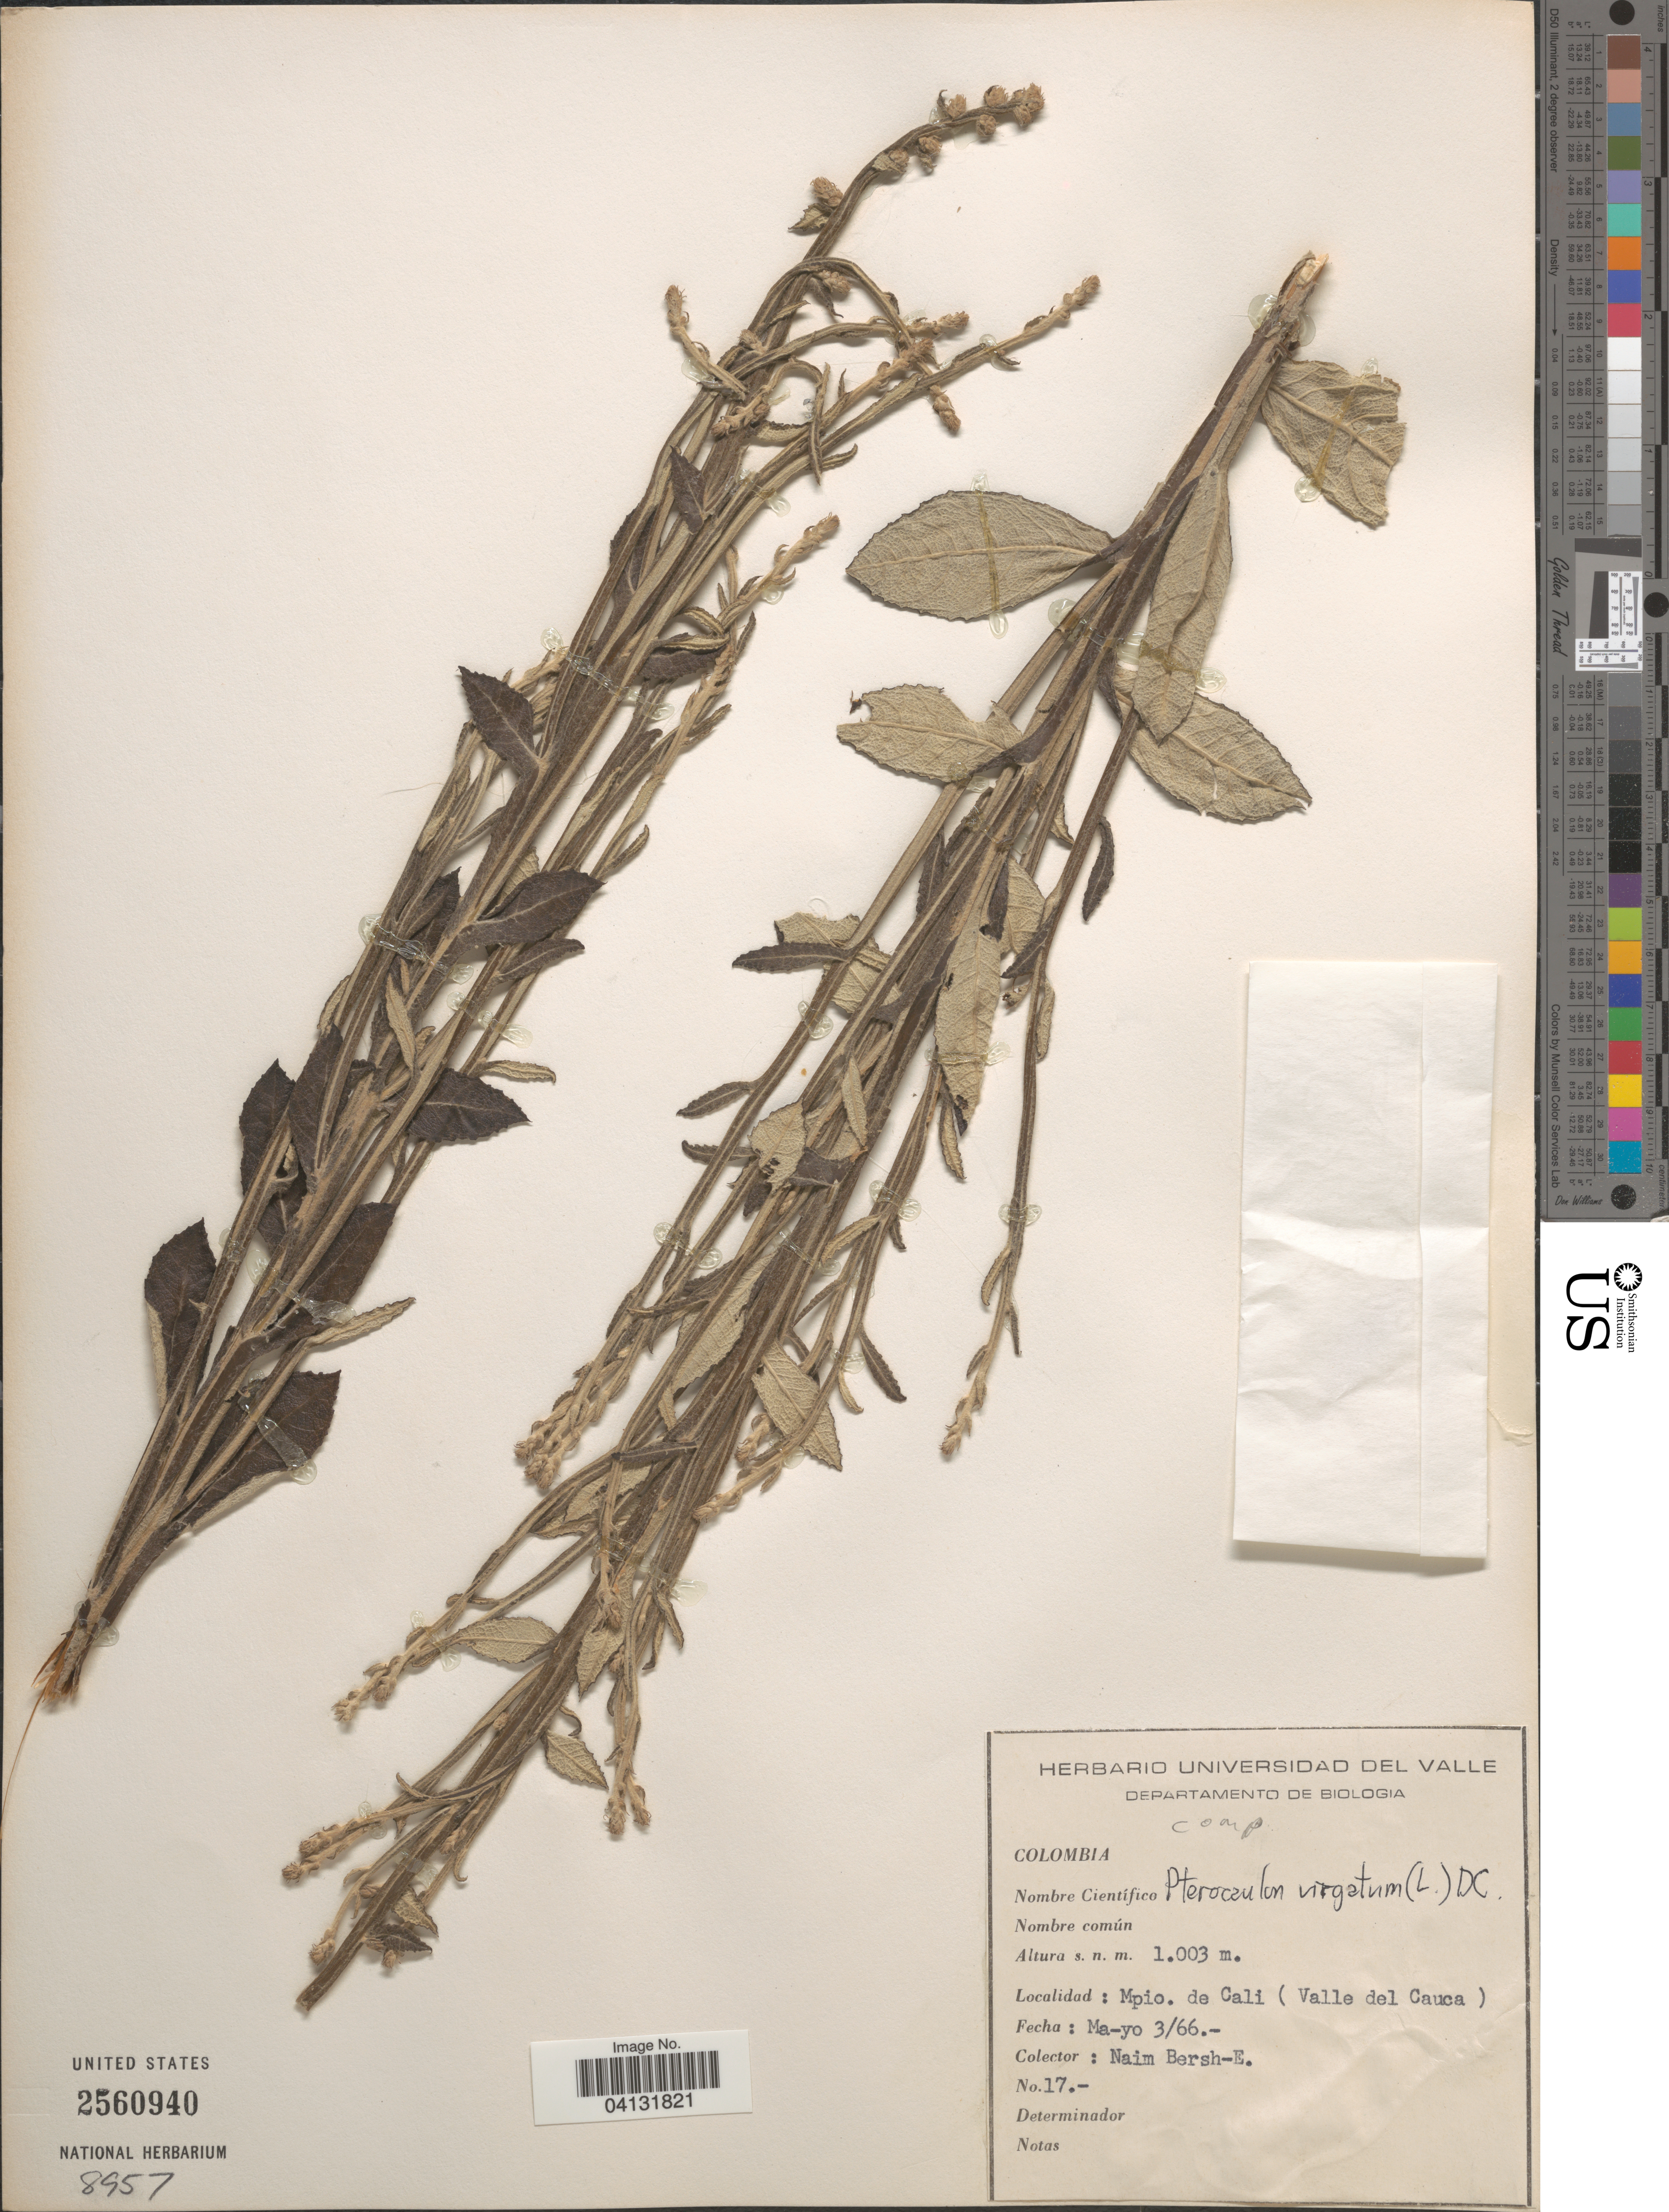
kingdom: Plantae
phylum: Tracheophyta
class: Magnoliopsida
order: Asterales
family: Asteraceae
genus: Pterocaulon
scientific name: Pterocaulon virgatum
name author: (L.) DC.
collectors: Naim Bersh- E.-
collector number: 17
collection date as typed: Transcribed d/m/y: 3/5/66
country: Colombia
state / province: Valle del Cauca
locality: Mpio. de Cali.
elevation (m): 1003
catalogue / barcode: US 2560940